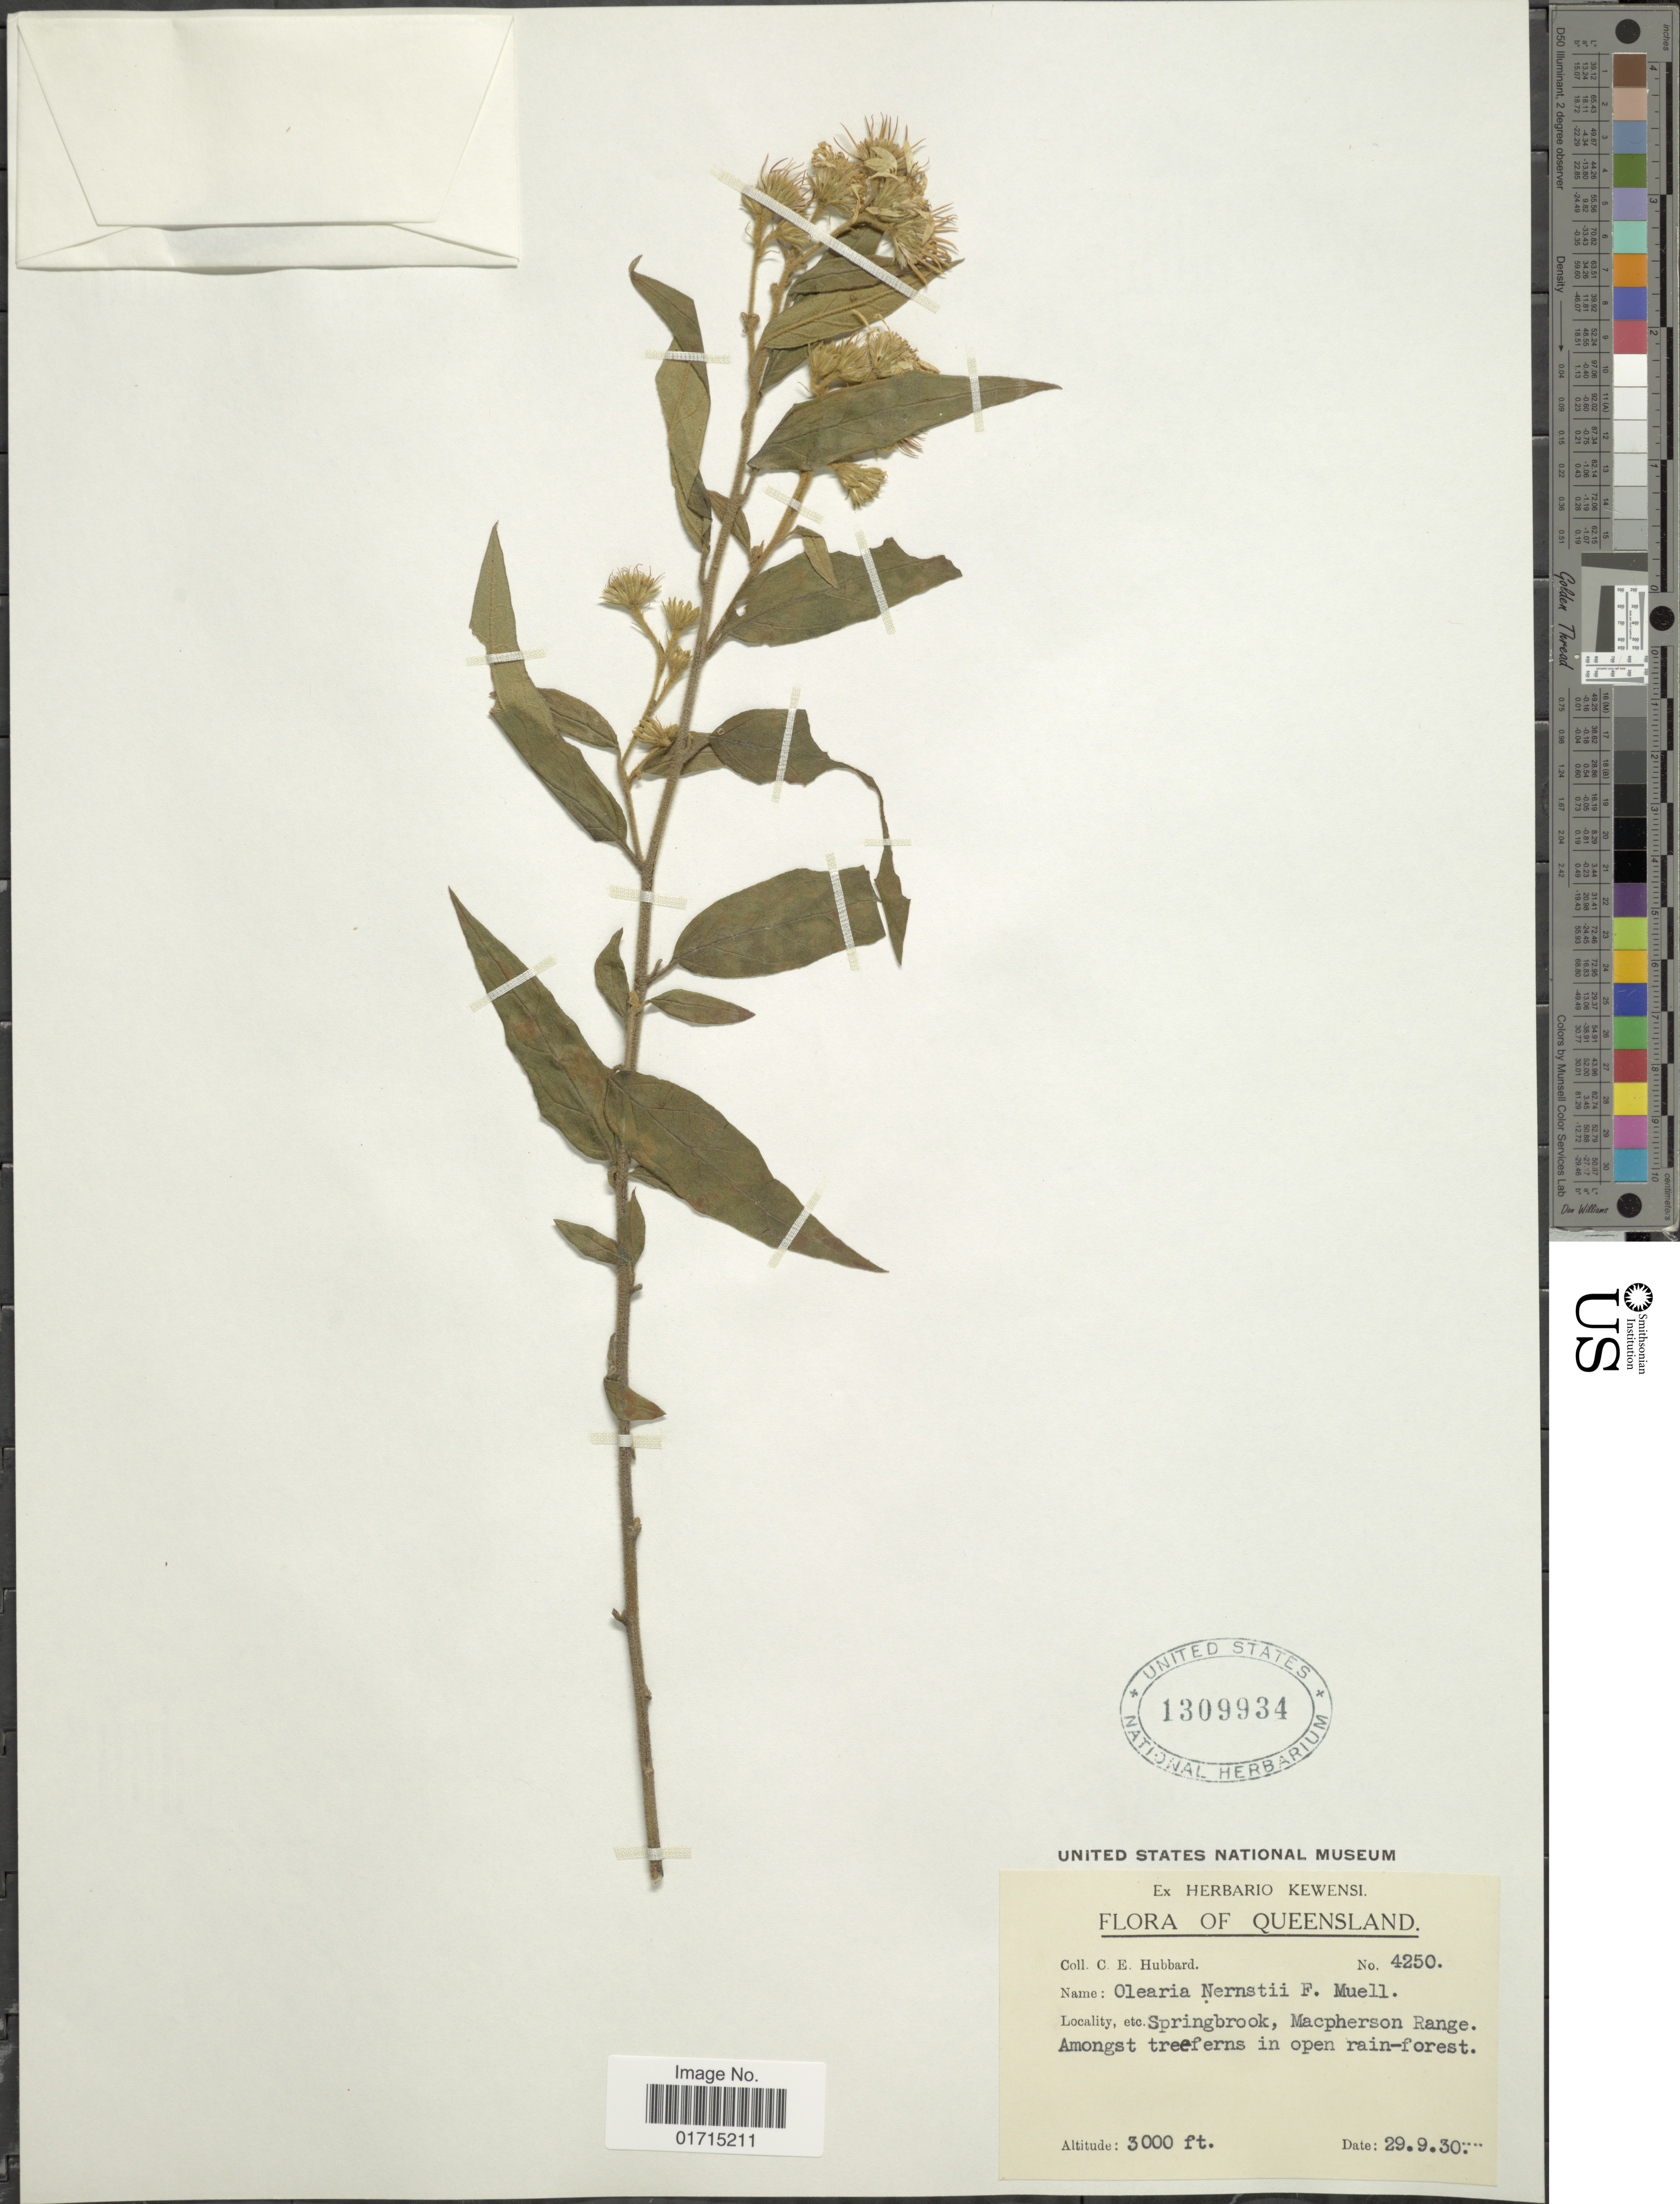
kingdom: Plantae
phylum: Tracheophyta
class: Magnoliopsida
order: Asterales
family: Asteraceae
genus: Olearia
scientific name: Olearia nernstii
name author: (F. Muell.) F. Muell.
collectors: C. E. Hubbard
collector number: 4250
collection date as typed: Transcribed d/m/y: 29/9/30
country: Australia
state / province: Queensland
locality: Queensland. Springbrook, Macpherson Range.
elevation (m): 914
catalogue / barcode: US 1309934